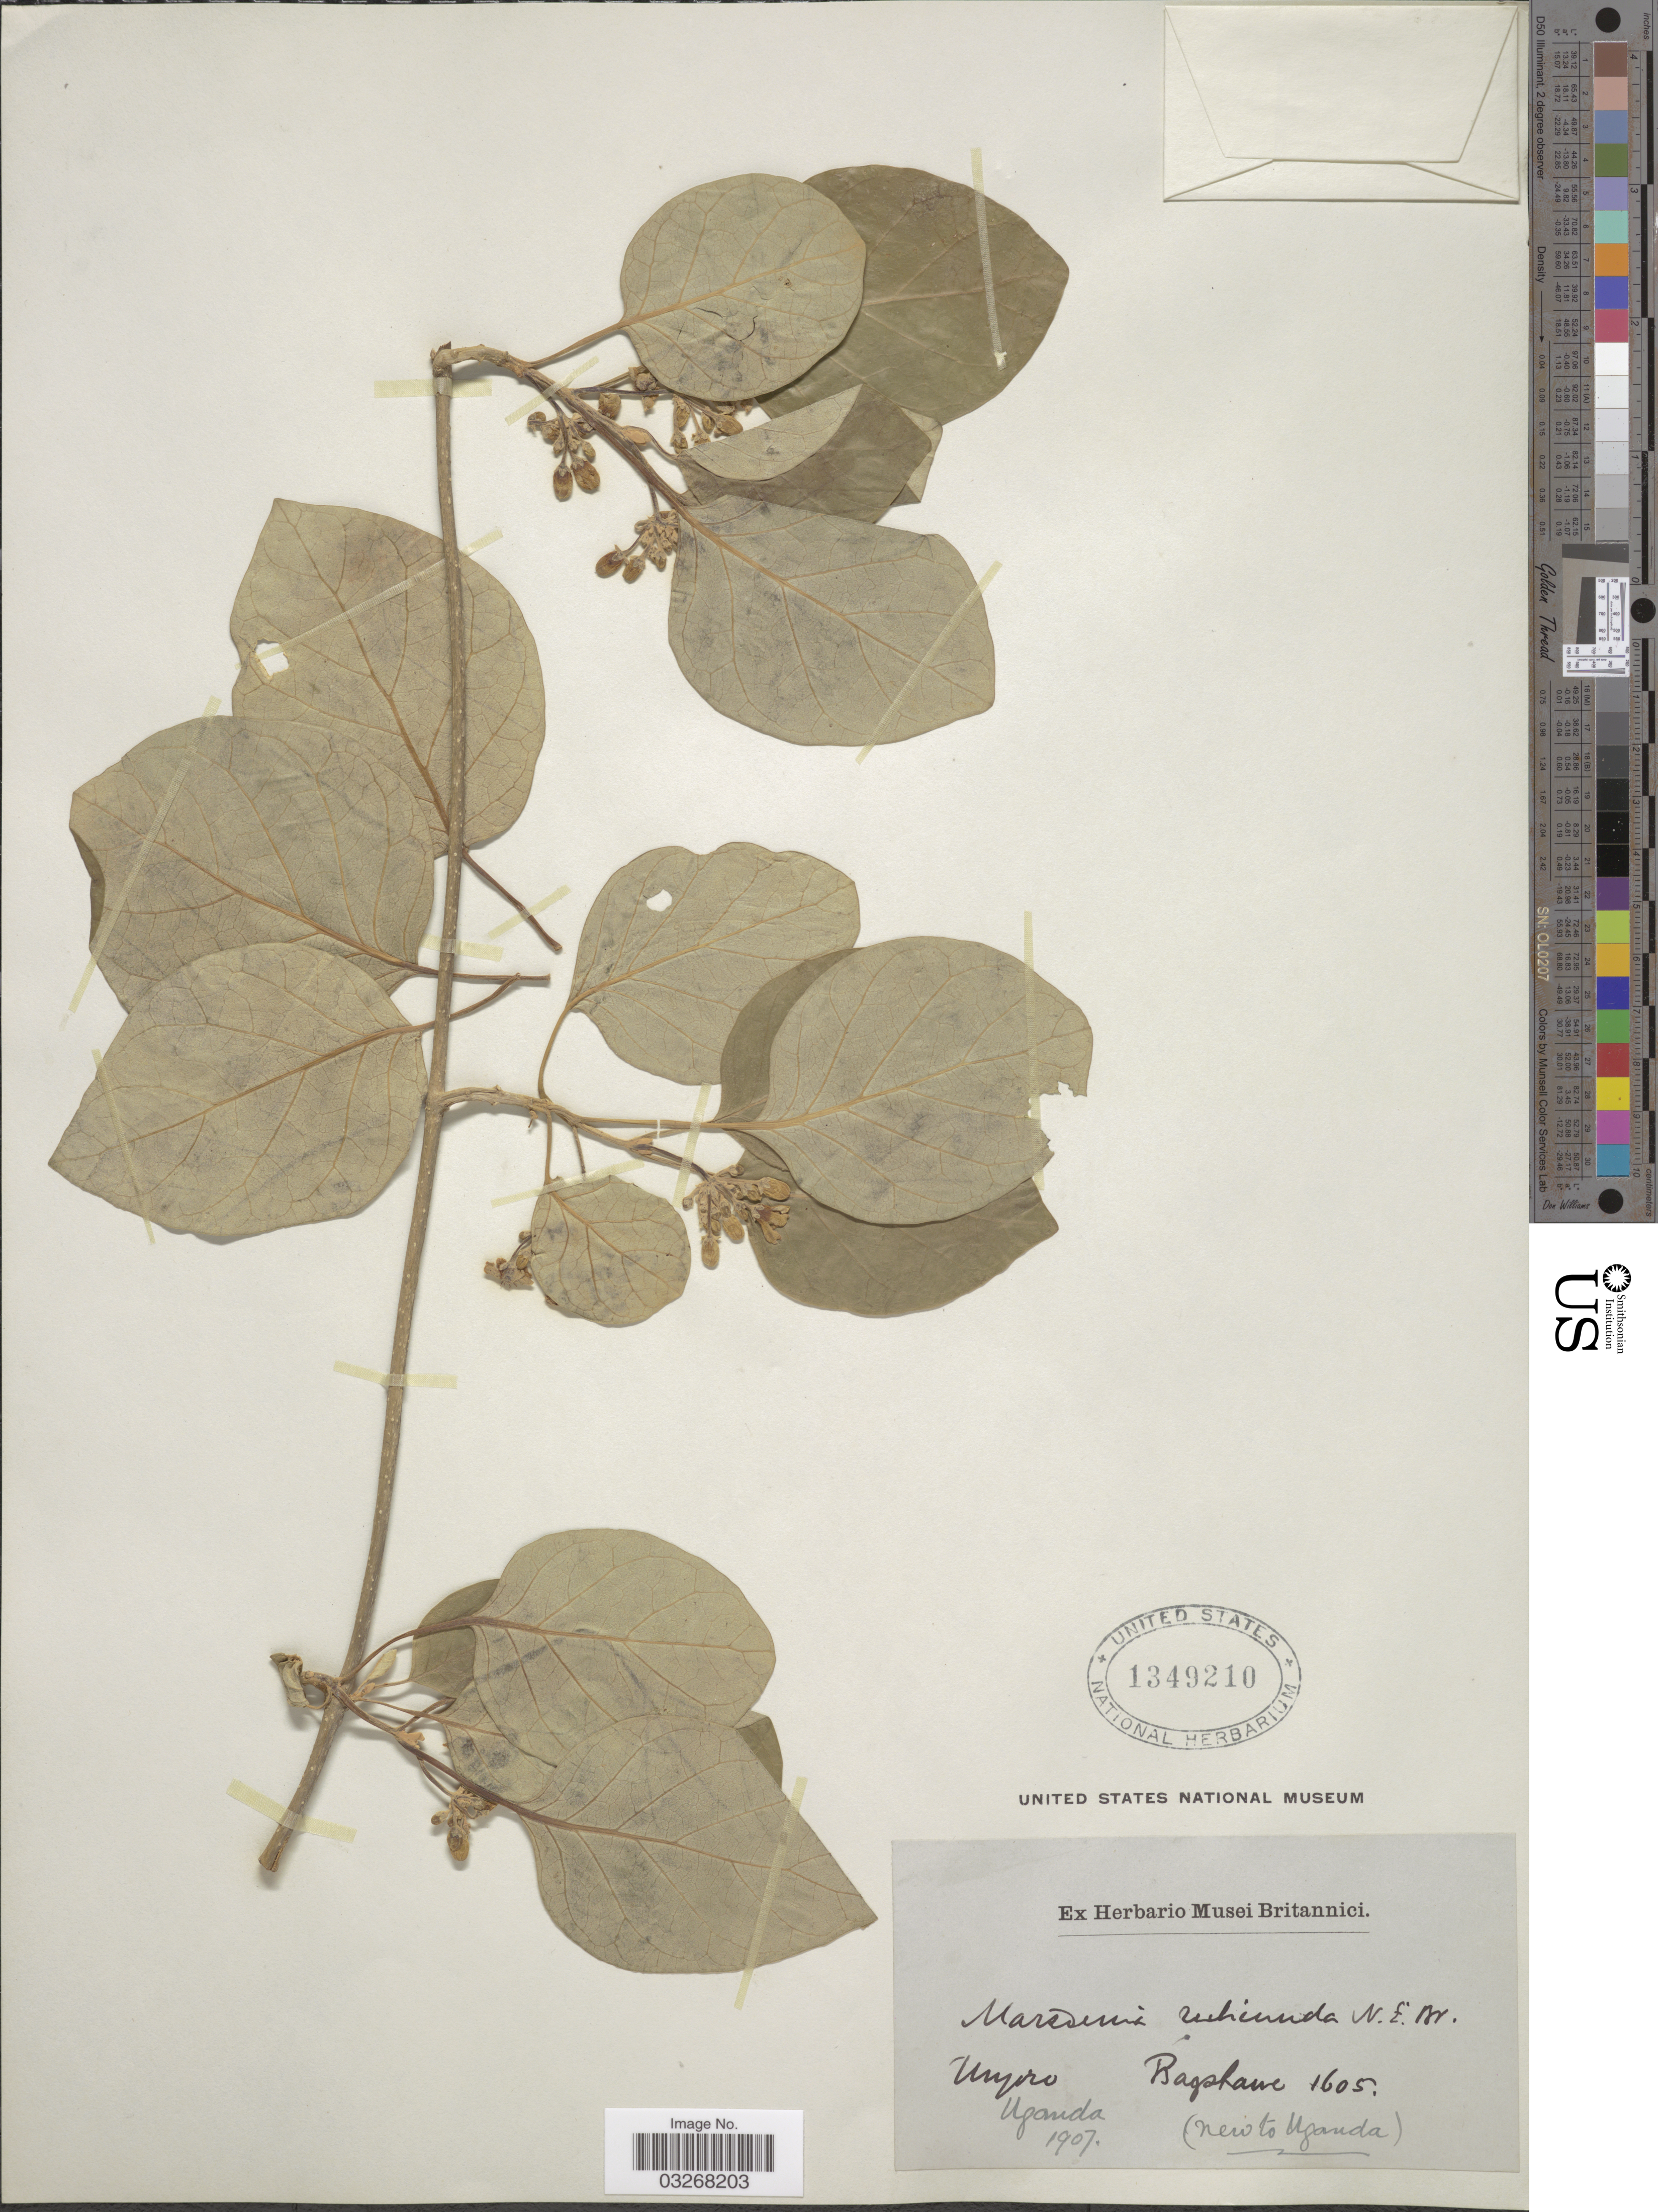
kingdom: Plantae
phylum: Tracheophyta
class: Magnoliopsida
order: Gentianales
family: Apocynaceae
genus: Marsdenia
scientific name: Marsdenia rubicunda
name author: (K. Schum.) N.E. Br.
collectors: Bagshawe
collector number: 1605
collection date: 1907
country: Uganda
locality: Unyoro.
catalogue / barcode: US 1349210